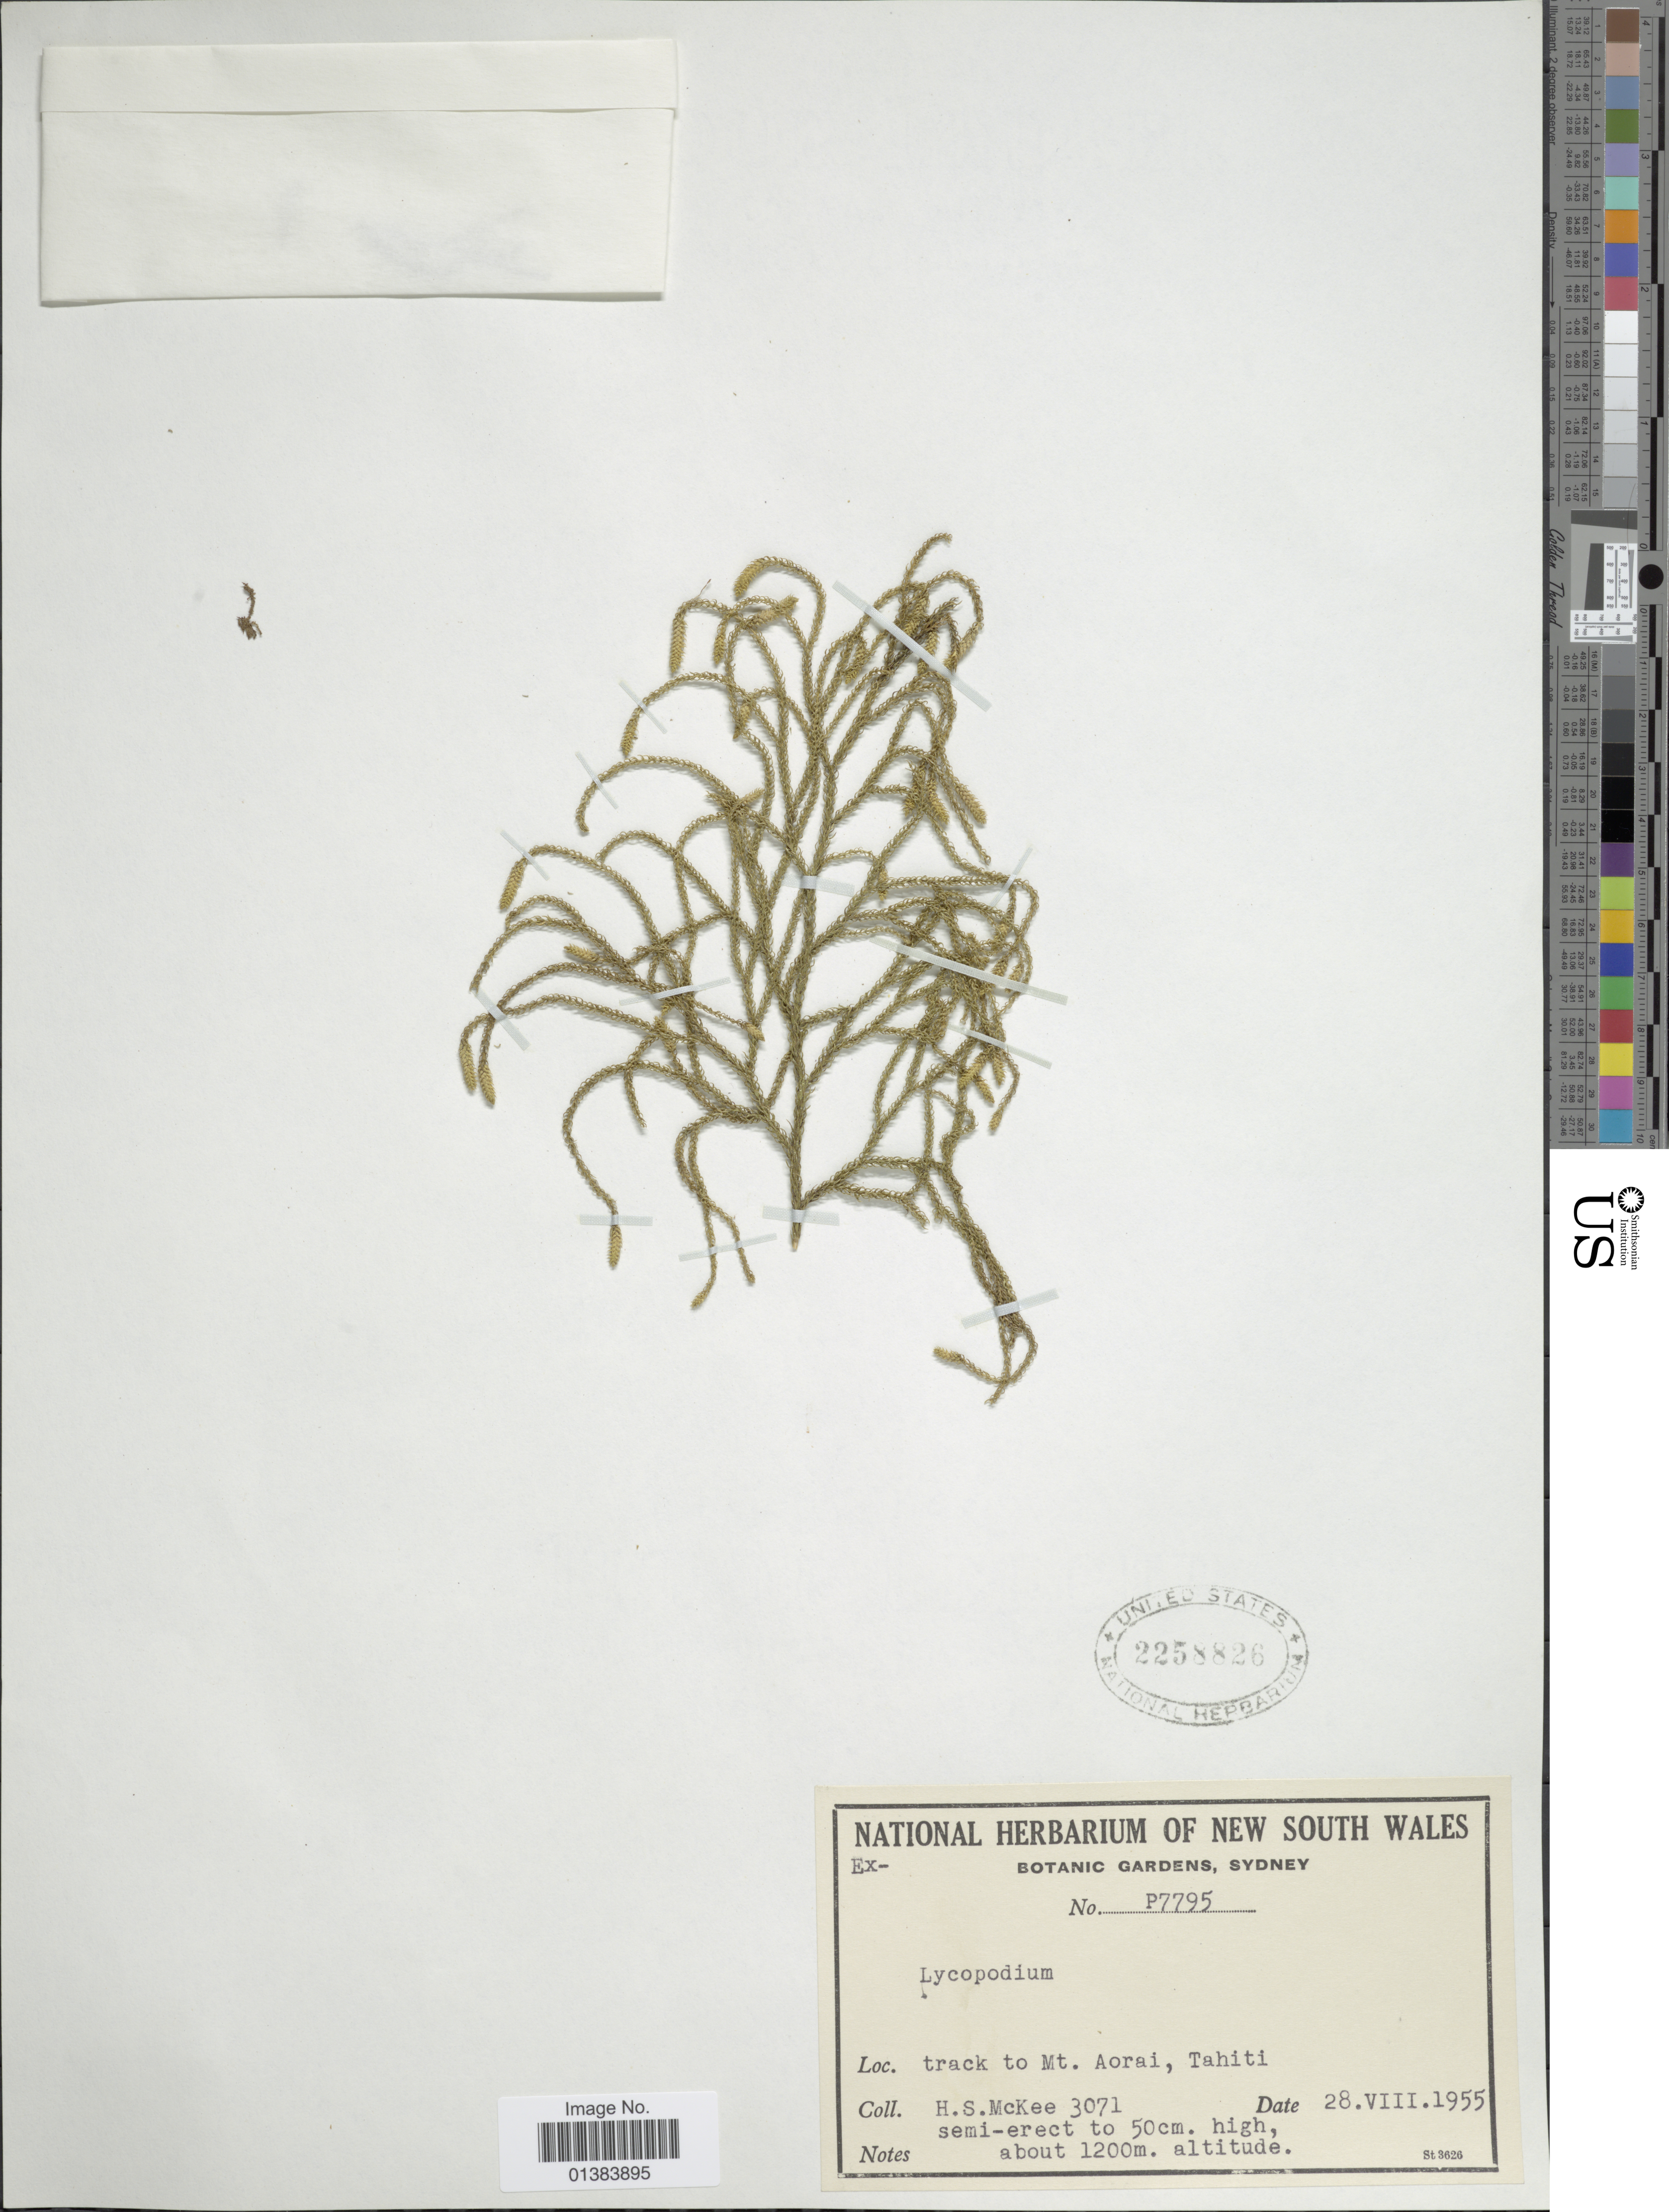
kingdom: Plantae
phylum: Tracheophyta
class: Lycopodiopsida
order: Lycopodiales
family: Lycopodiaceae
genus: Lycopodiella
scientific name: Lycopodiella sp.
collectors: H. S. McKee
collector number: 3071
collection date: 1955-08-28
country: French Polynesia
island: Tahiti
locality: Track to Mt. Aorai, Tahiti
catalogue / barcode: US 2258826